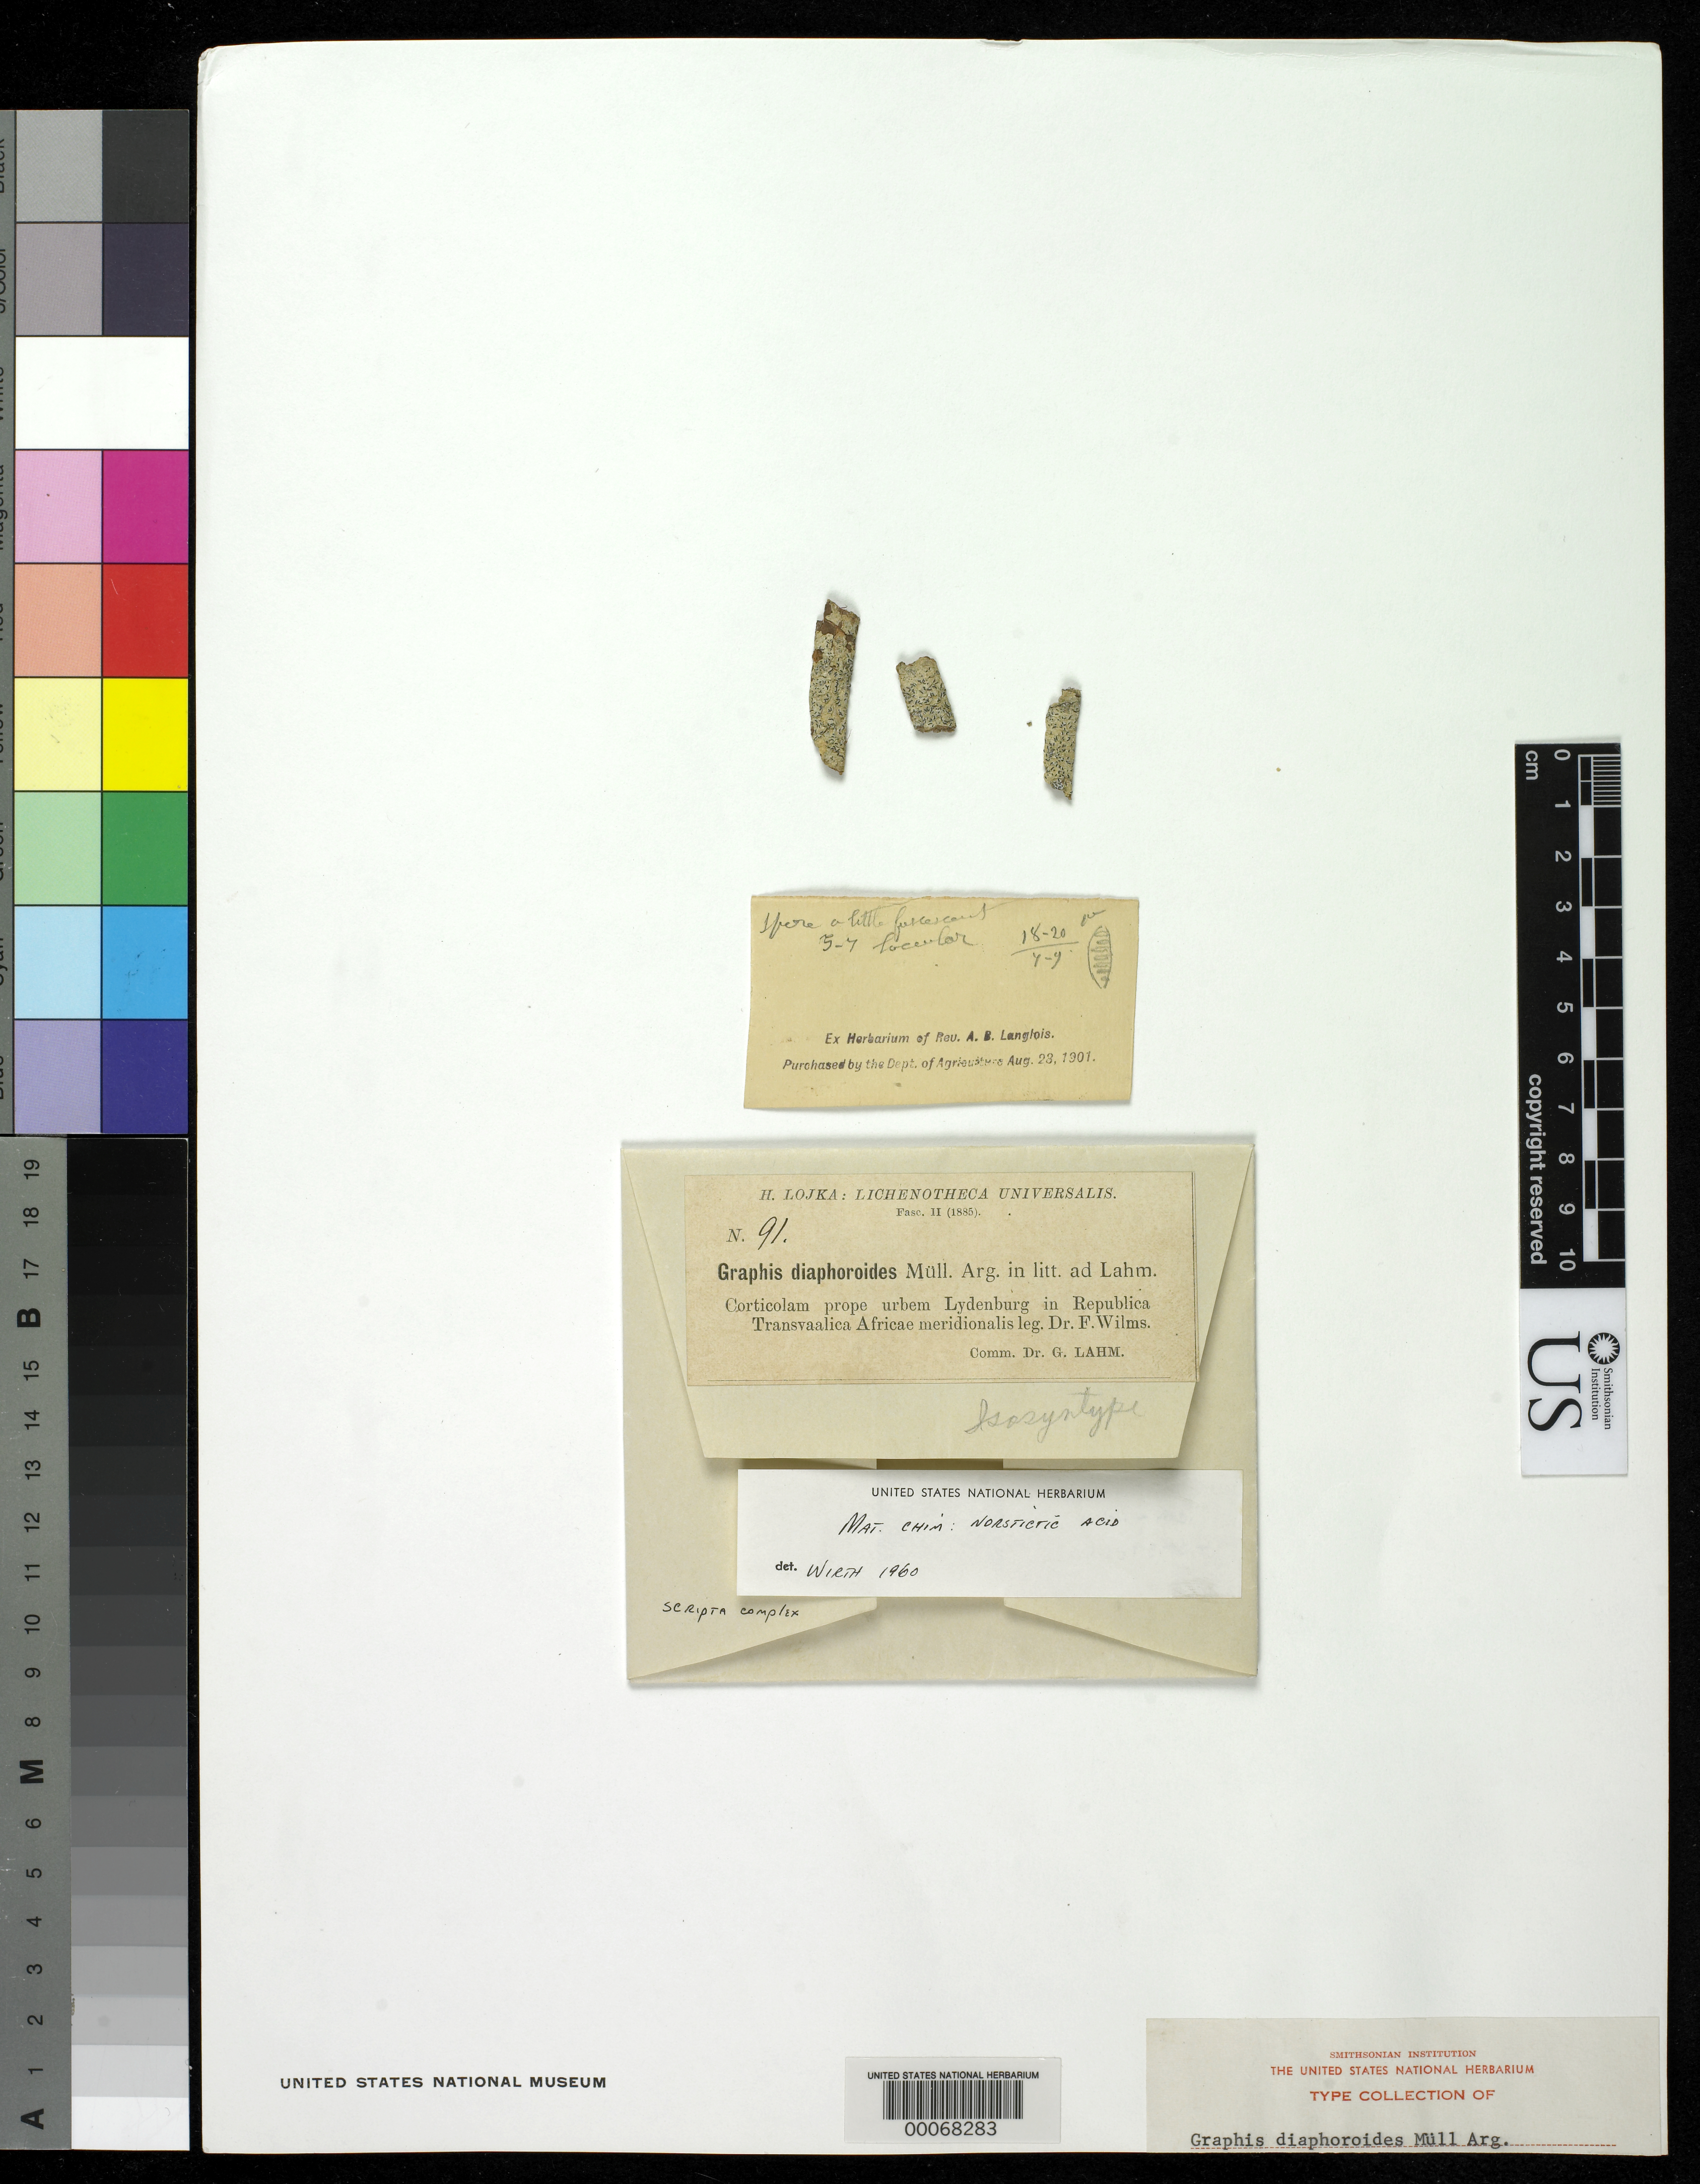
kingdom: Fungi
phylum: Ascomycota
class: Lecanoromycetes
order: Ostropales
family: Graphidaceae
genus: Graphis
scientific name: Graphis diaphoroides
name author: Müll. Arg.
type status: Isosyntype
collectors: F. Wilms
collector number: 91 (Rojka Lich. Univ.)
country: South Africa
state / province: Mpumalanga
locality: Urbem Lydenburg. [City of Lydenburg.]. Transvaal